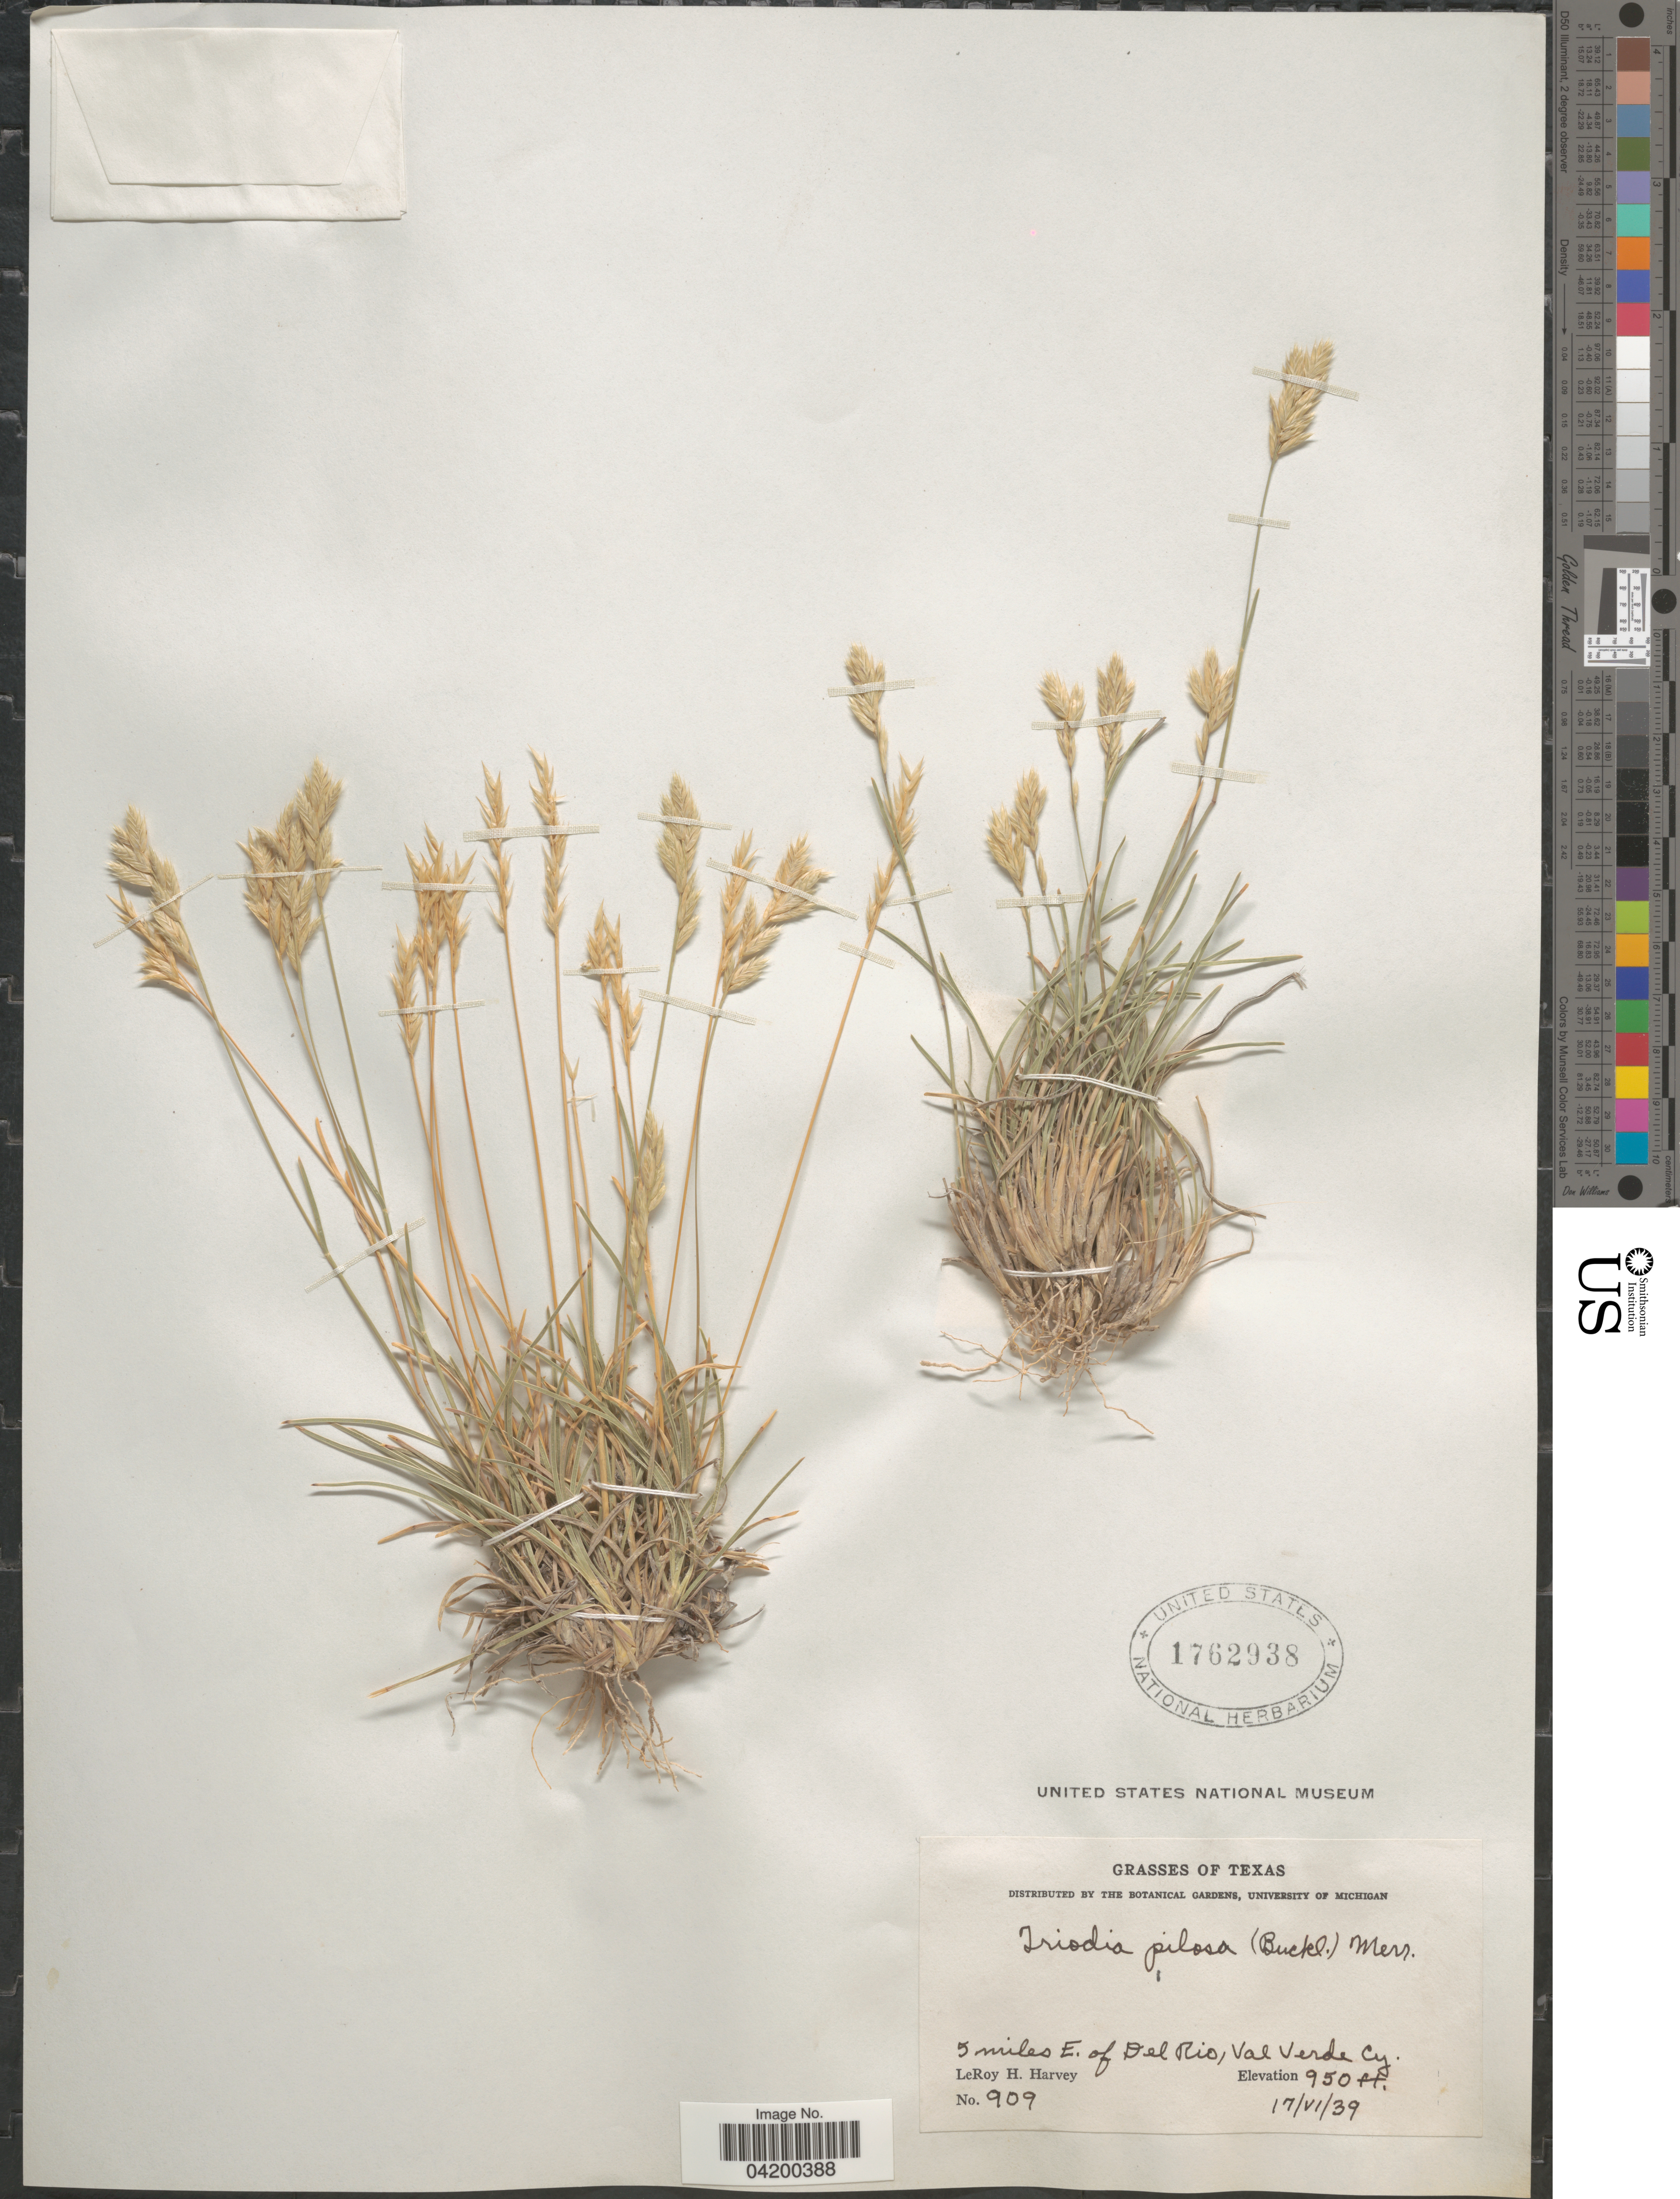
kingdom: Plantae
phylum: Tracheophyta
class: Liliopsida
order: Poales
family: Poaceae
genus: Erioneuron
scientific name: Erioneuron pilosum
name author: (Buckley) Nash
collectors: L. H. Harvey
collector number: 909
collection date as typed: Transcribed d/m/y: 17/6/39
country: United States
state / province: Texas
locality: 5 miles E. of Del Rio, Val Verde Cy.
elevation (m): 290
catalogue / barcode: US 1762938